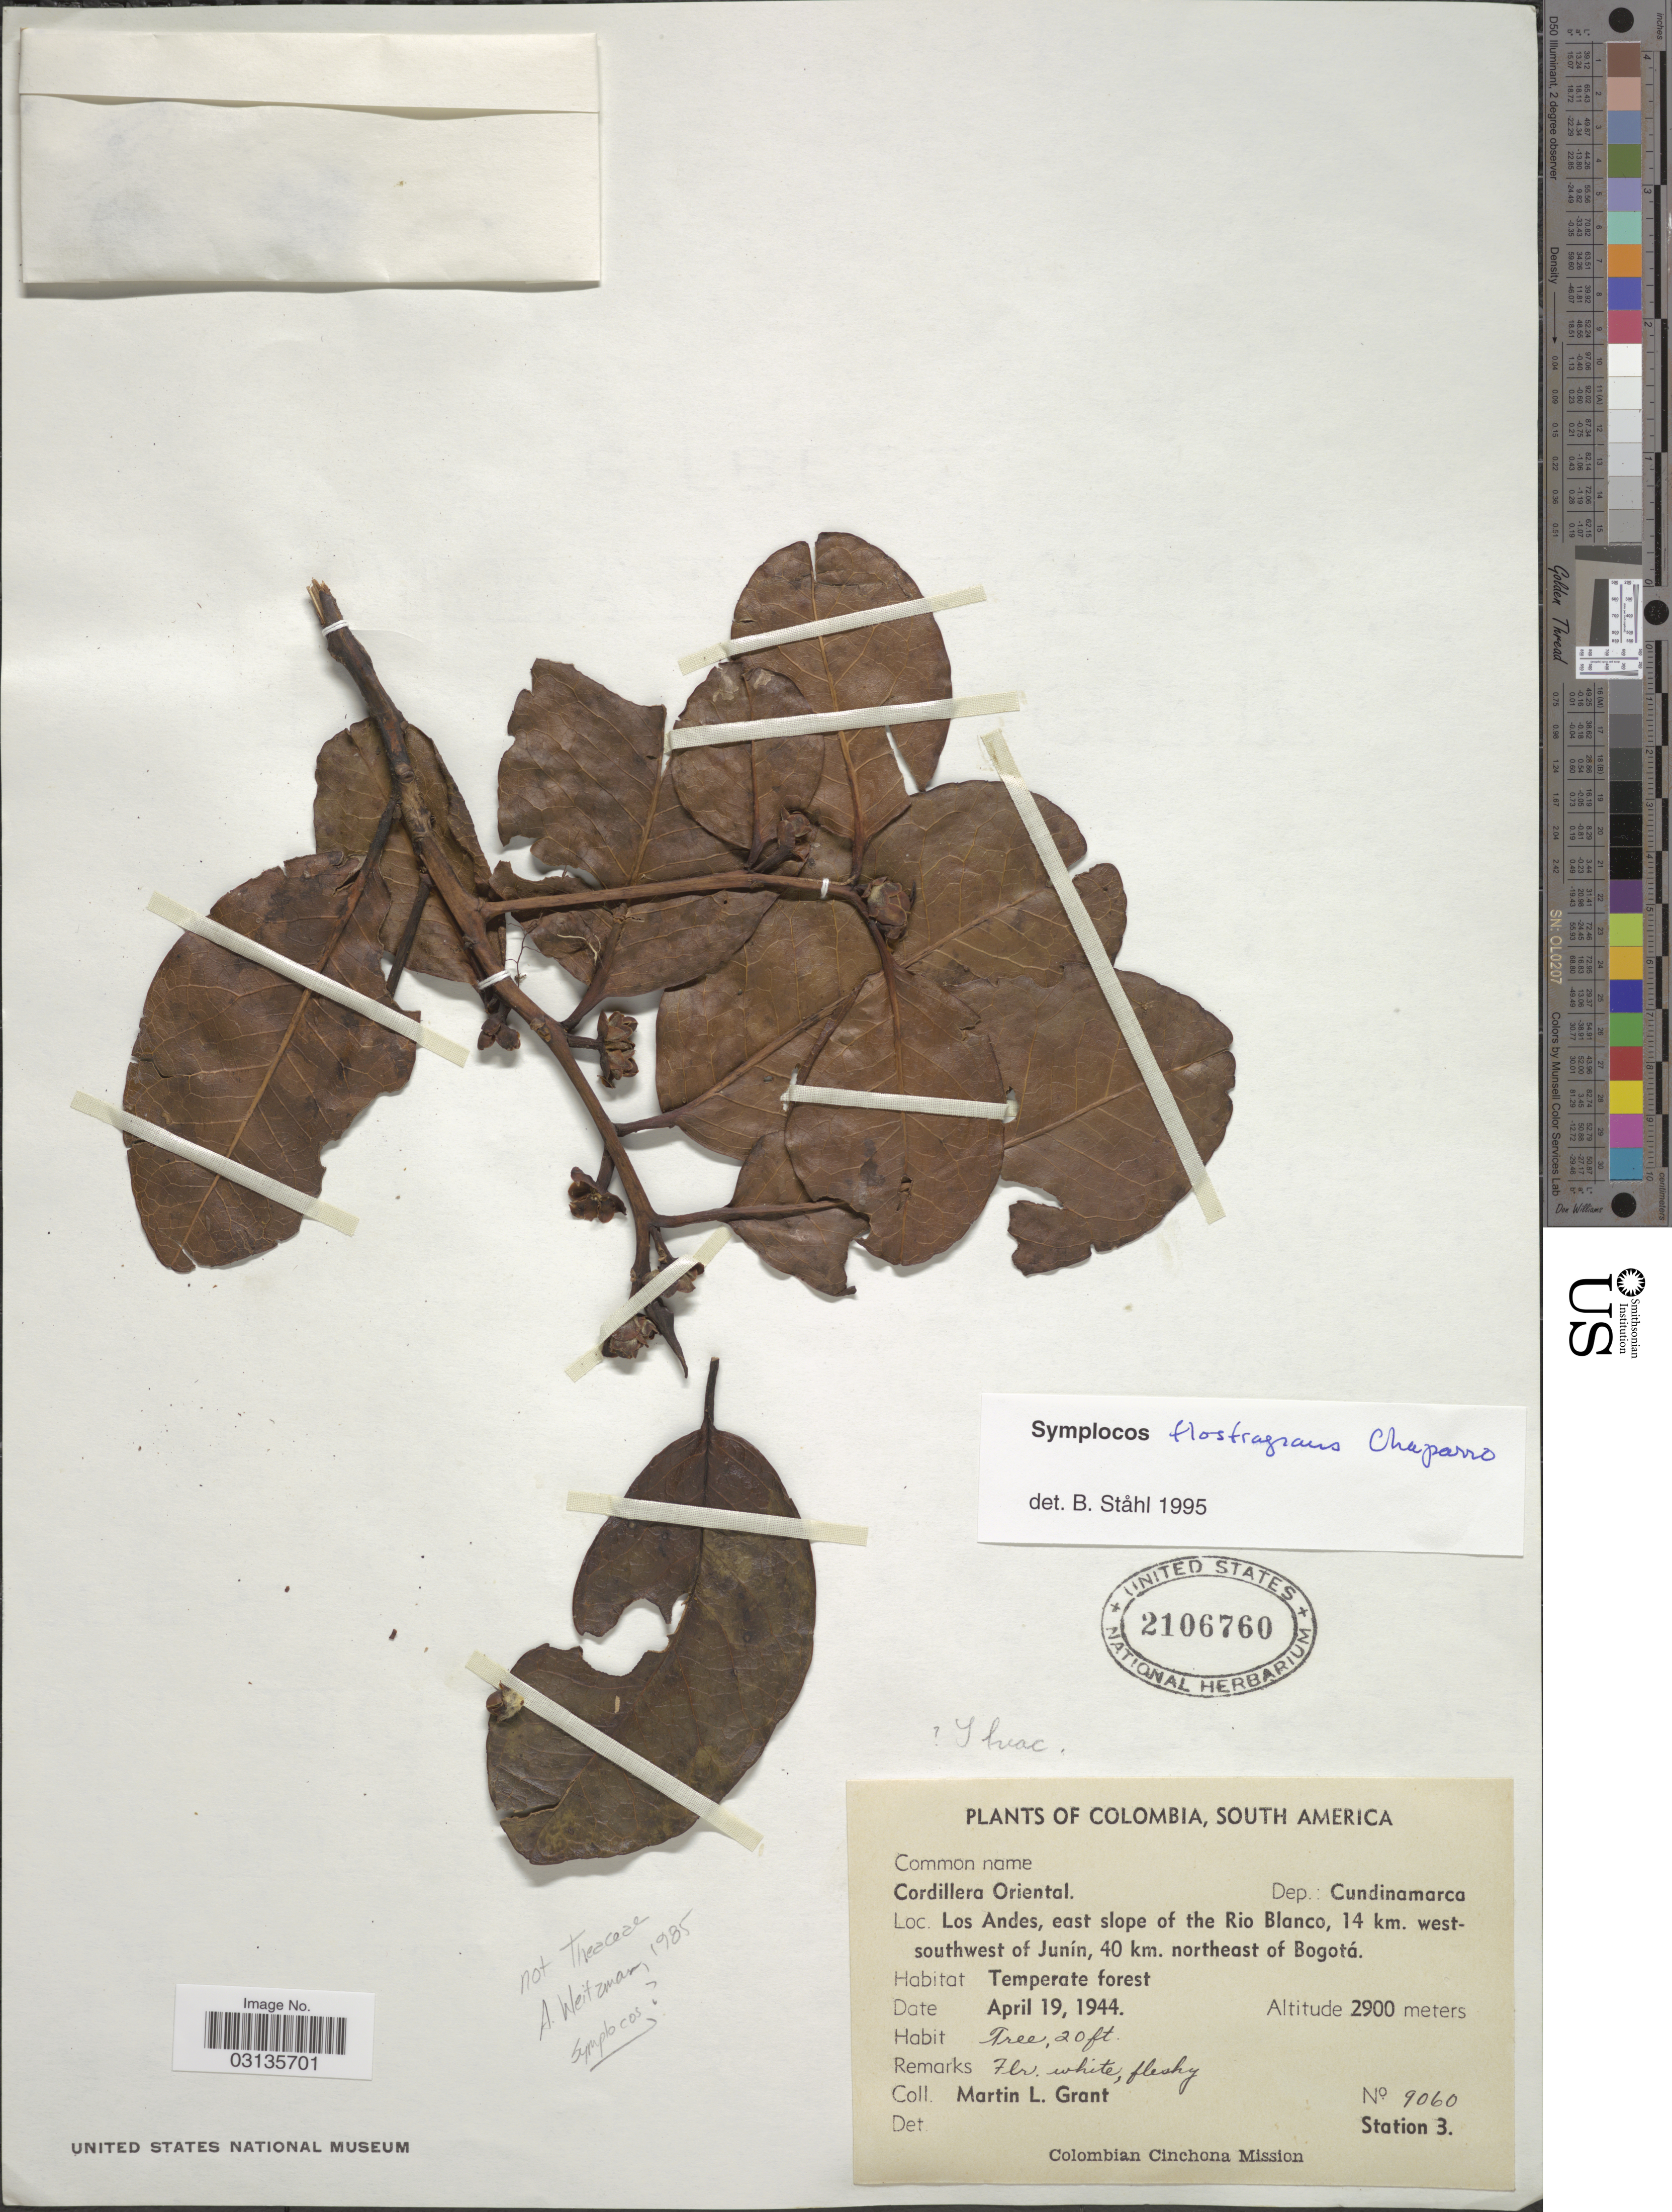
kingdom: Plantae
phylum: Tracheophyta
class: Magnoliopsida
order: Ericales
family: Symplocaceae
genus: Symplocos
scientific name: Symplocos flosfragrans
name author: Chaparro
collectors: M. L. Grant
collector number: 9060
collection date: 1944-04-19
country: Colombia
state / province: Cundinamarca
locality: Cordillera Oriental. Dep.: Cundinamarca. Los Andes, east slope of the Rio Blanco, 14 km. west-southwest of Junín, 40 km. northeast of Bogotá.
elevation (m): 2900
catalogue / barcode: US 2106760